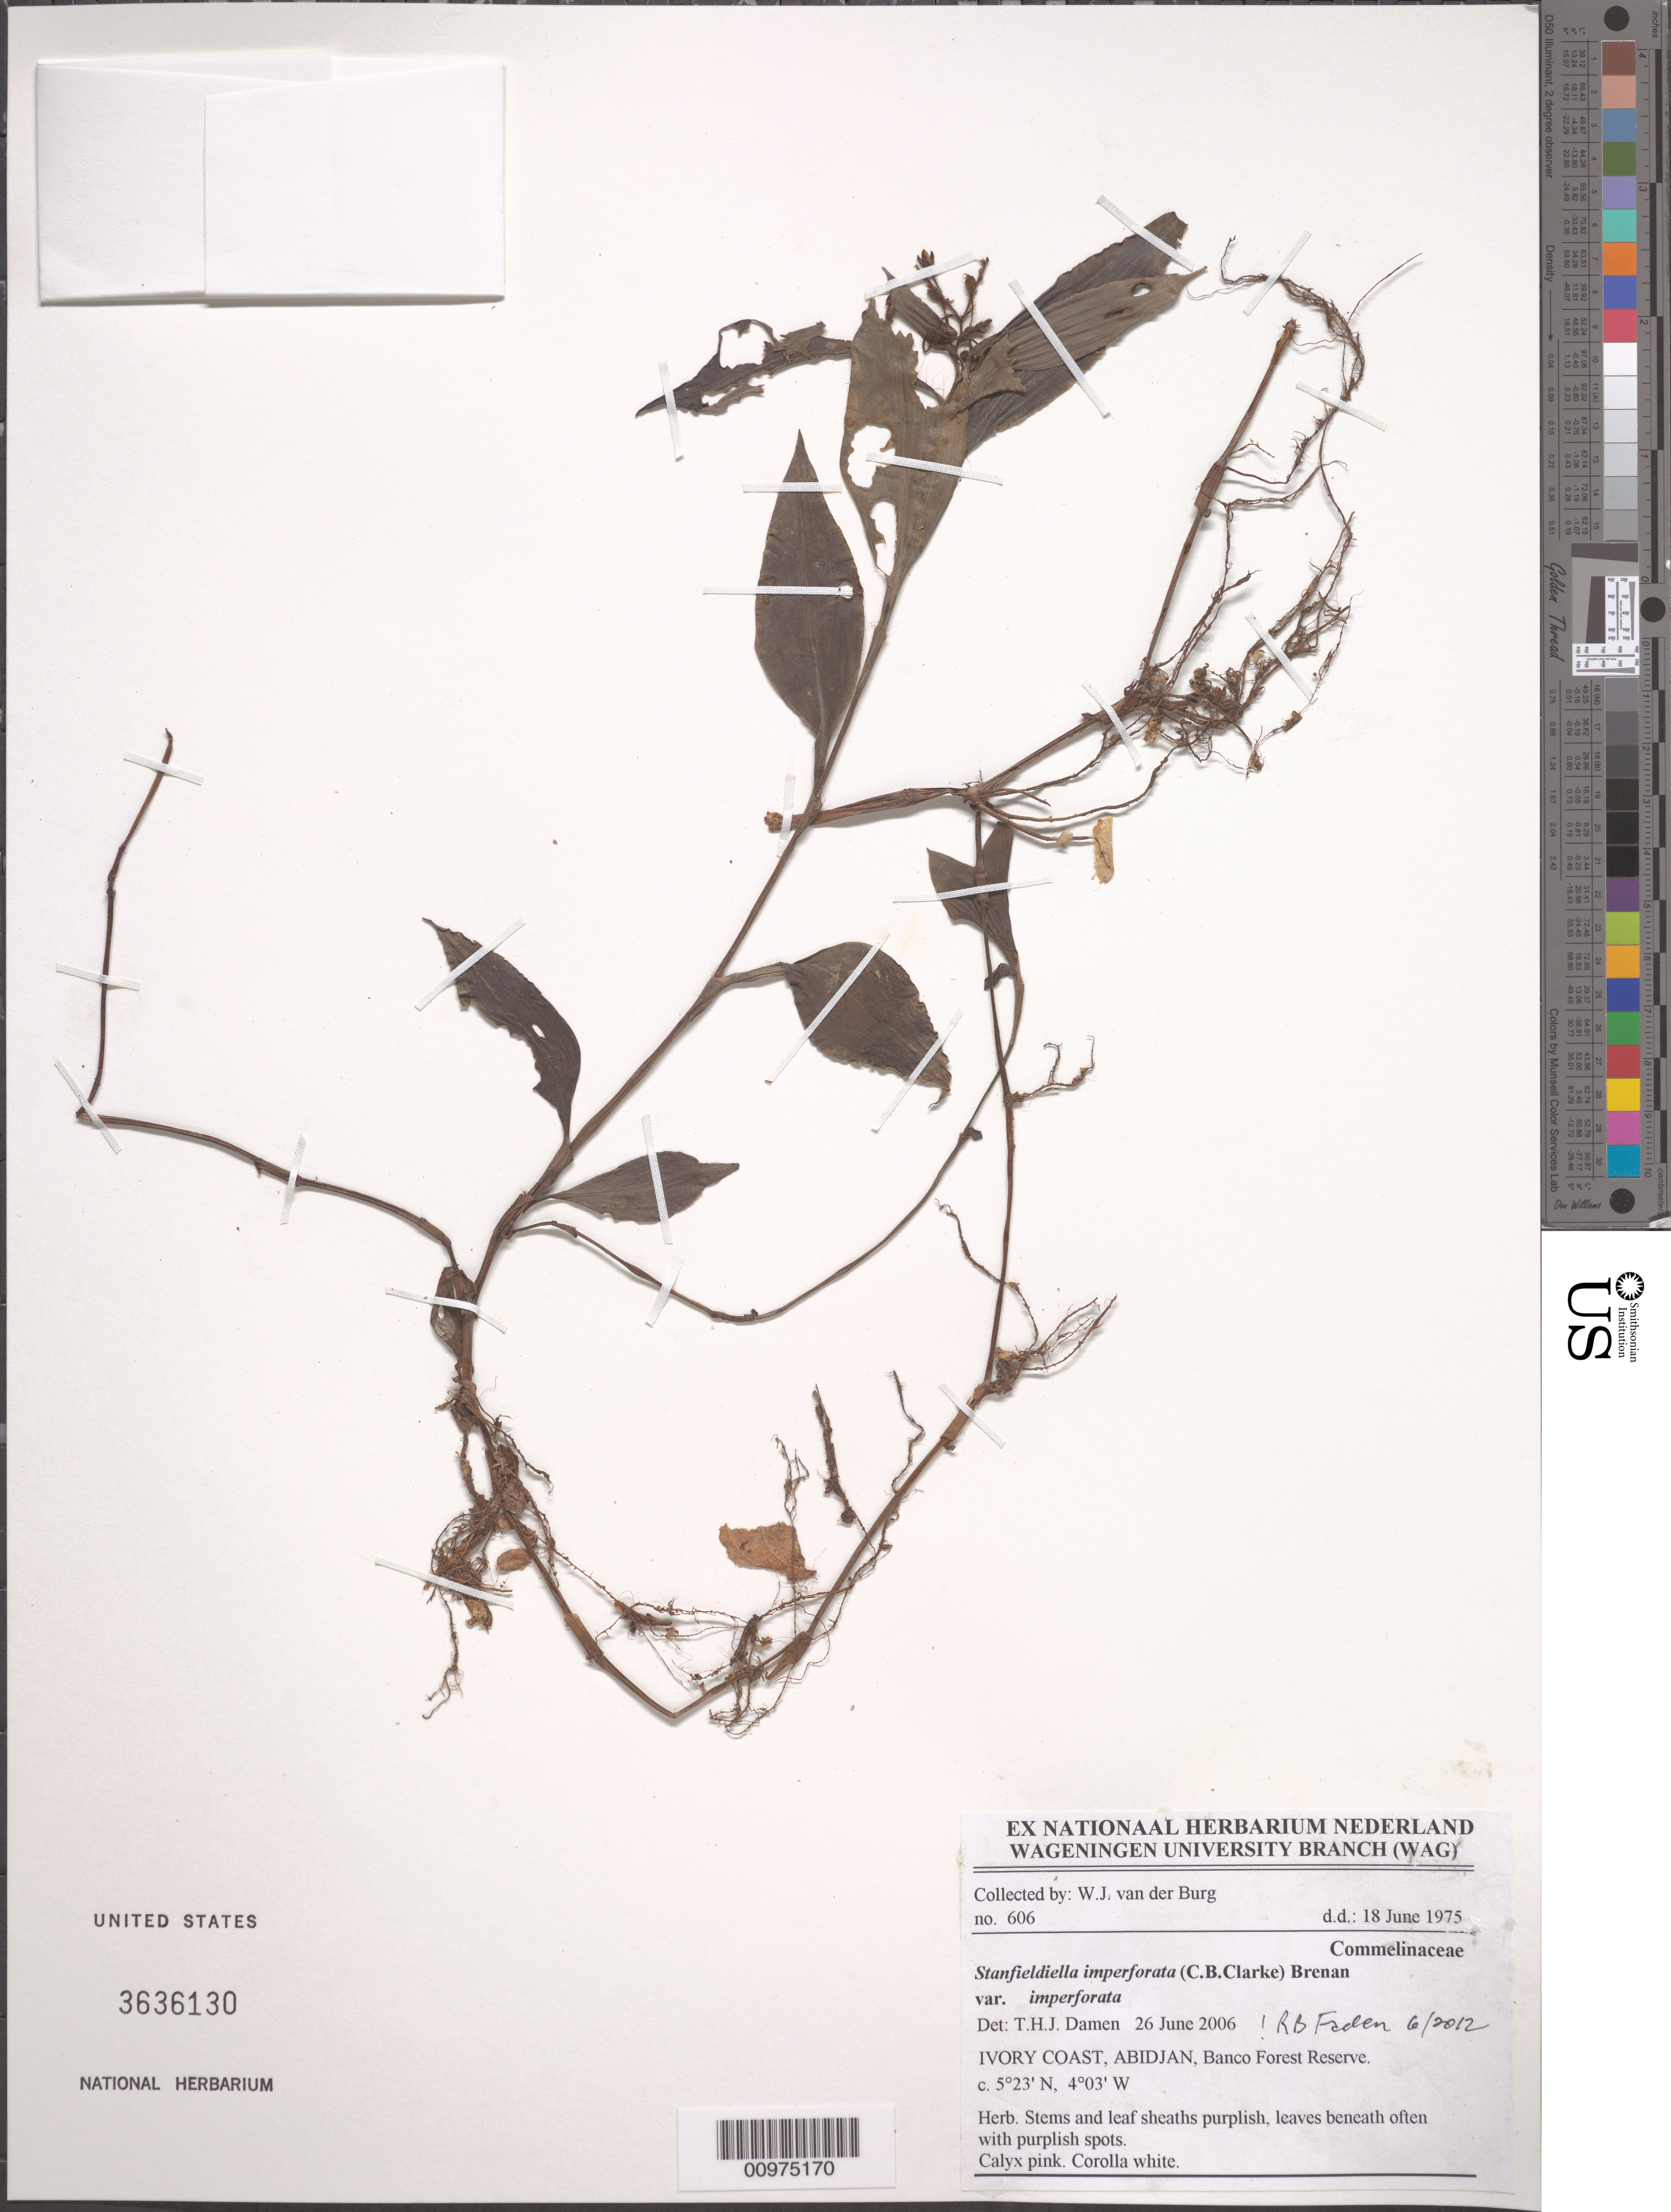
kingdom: Plantae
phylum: Tracheophyta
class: Liliopsida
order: Commelinales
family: Commelinaceae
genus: Stanfieldiella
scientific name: Stanfieldiella imperforata var. imperforata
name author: (C.B. Clarke) Brenan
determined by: Faden, Robert B., (US), Smithsonian Institution - National Museum of Natural History (UNITED STATES)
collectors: W. van der Burg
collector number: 606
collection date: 1975-06-18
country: Ivory Coast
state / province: Abidjan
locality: Banco Forest Reserve.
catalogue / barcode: US 3636130